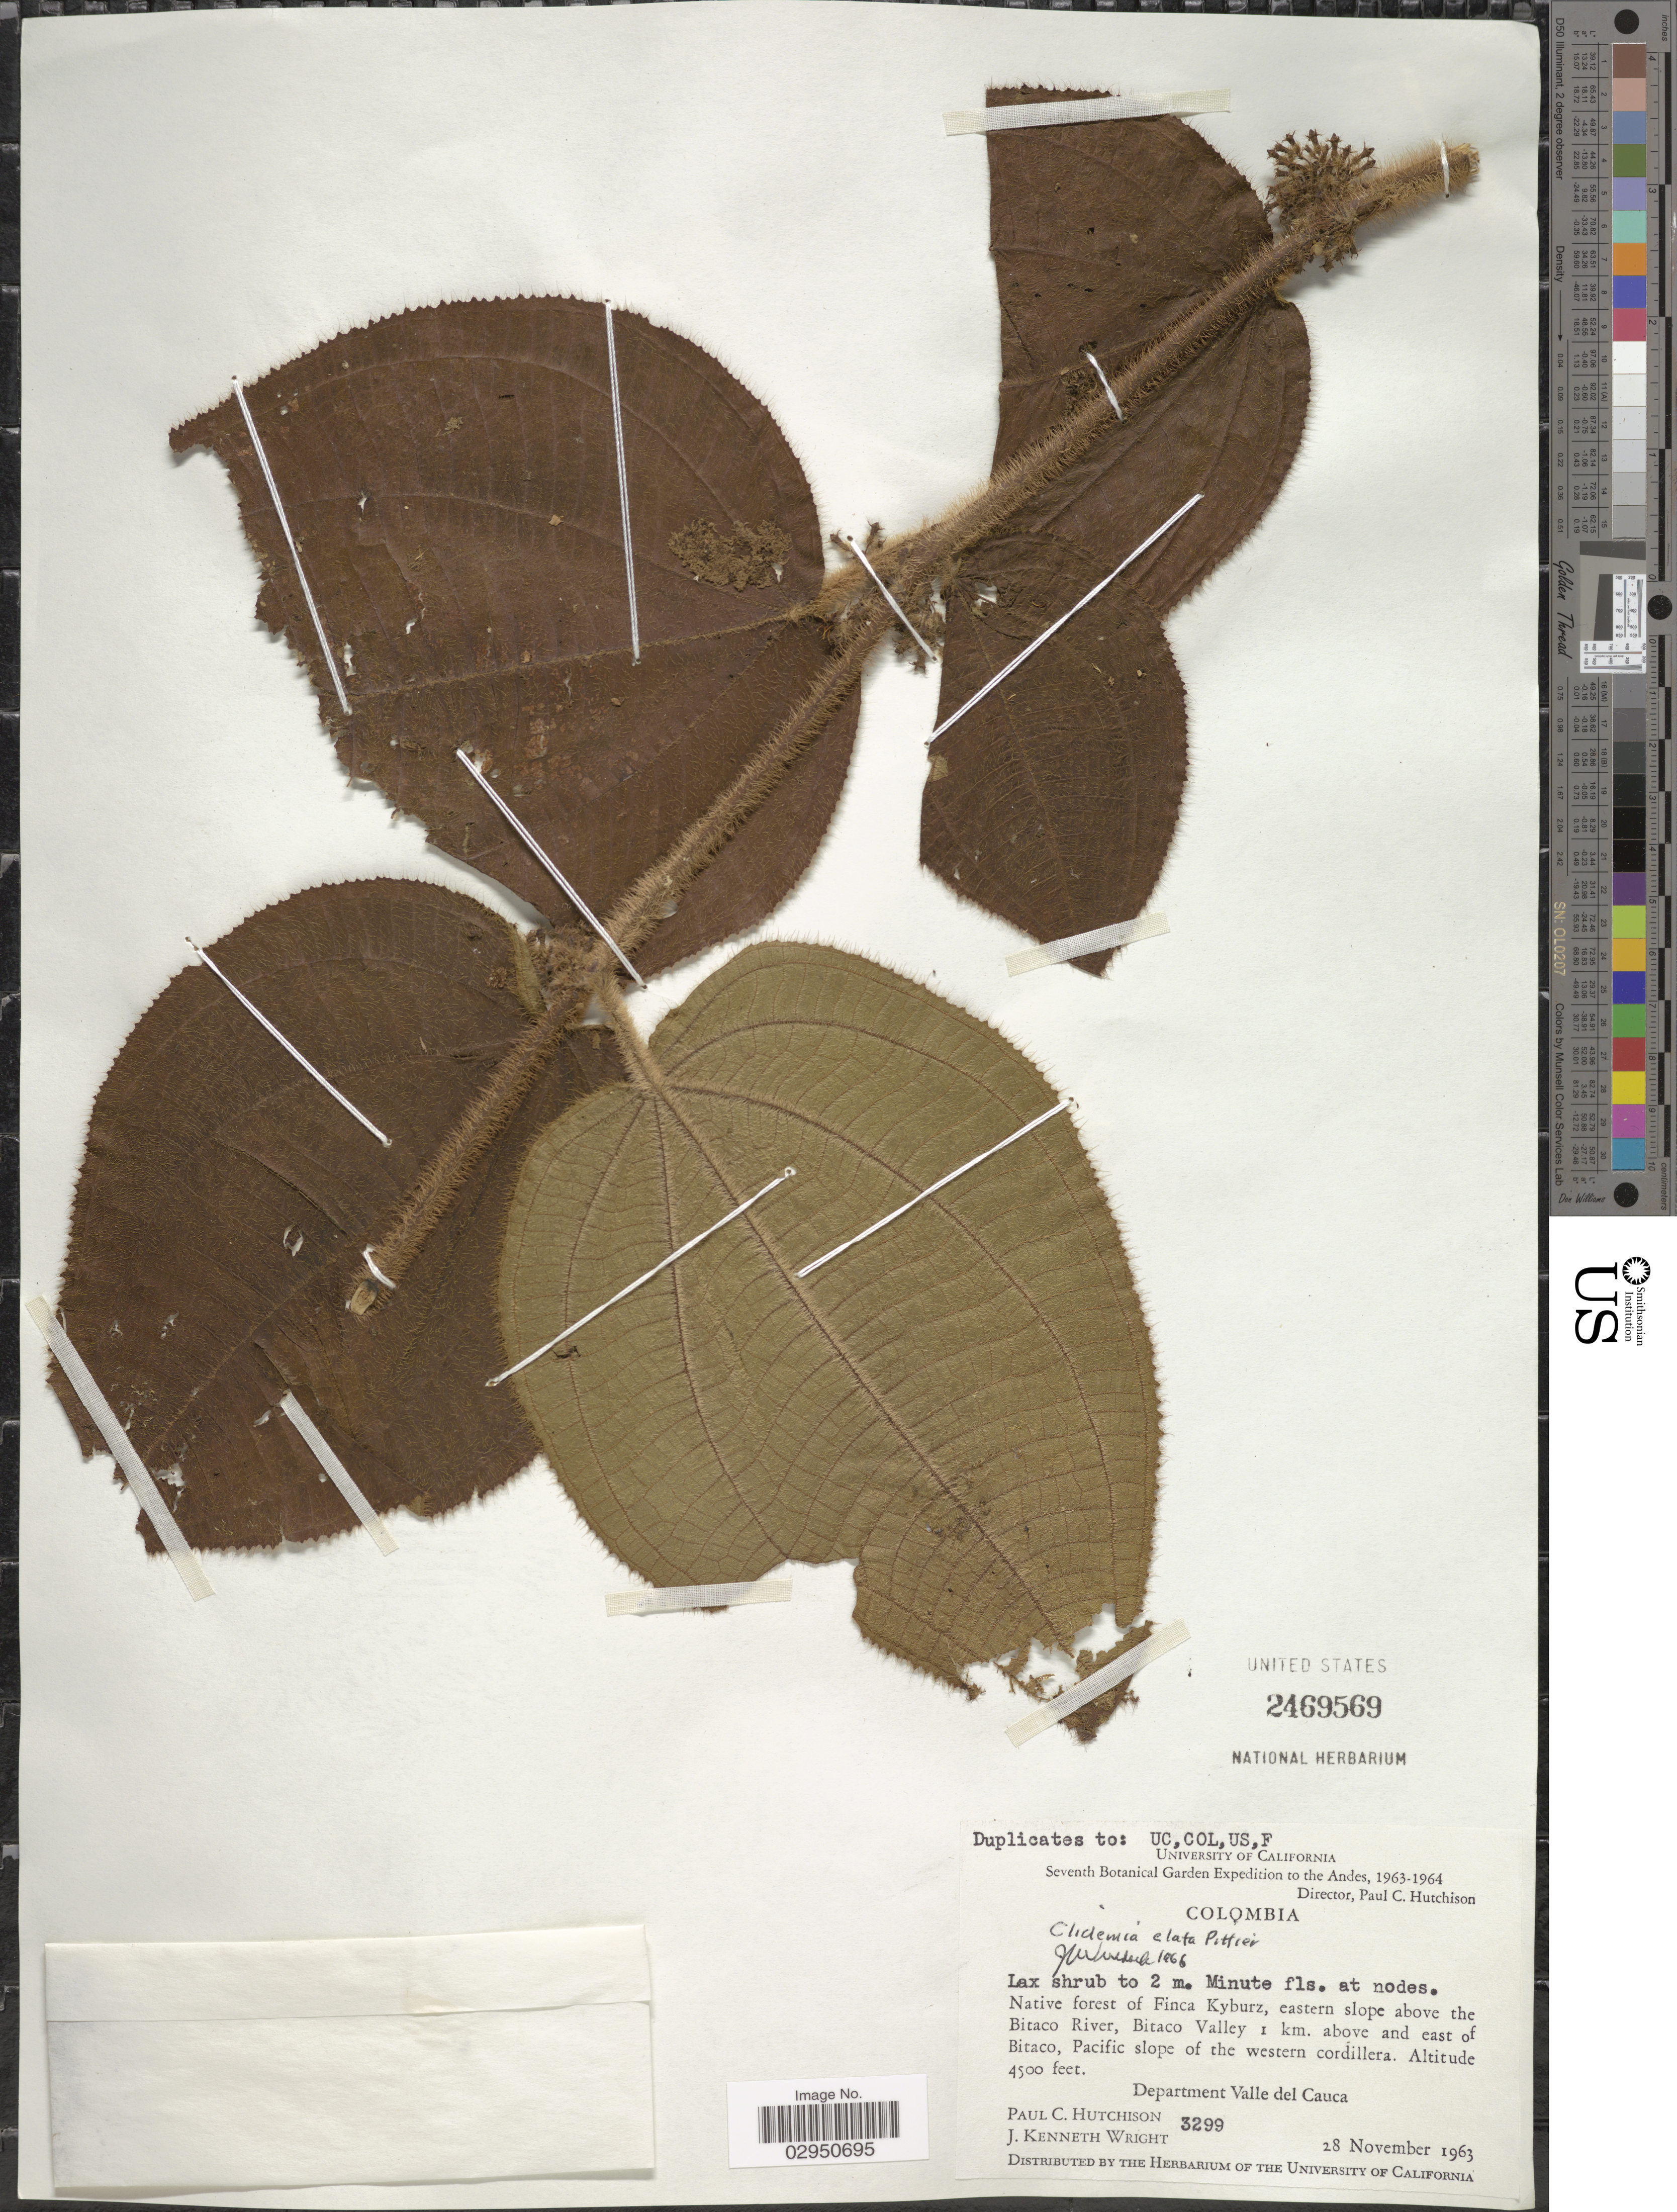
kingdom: Plantae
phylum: Tracheophyta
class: Magnoliopsida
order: Myrtales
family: Melastomataceae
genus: Clidemia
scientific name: Clidemia pilosa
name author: D. Don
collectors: P. C. Hutchison & J. K. Wright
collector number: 3299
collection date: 1963-11-28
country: Colombia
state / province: Valle del Cauca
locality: Finca Kyburz, eastern slope above the Bitaco River, Bitaco Valley 1 km. above and east of Bitaco, Pacific slope of the western cordillera . Department Valle del Cauca. Andes.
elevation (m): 1372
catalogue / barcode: US 2469569